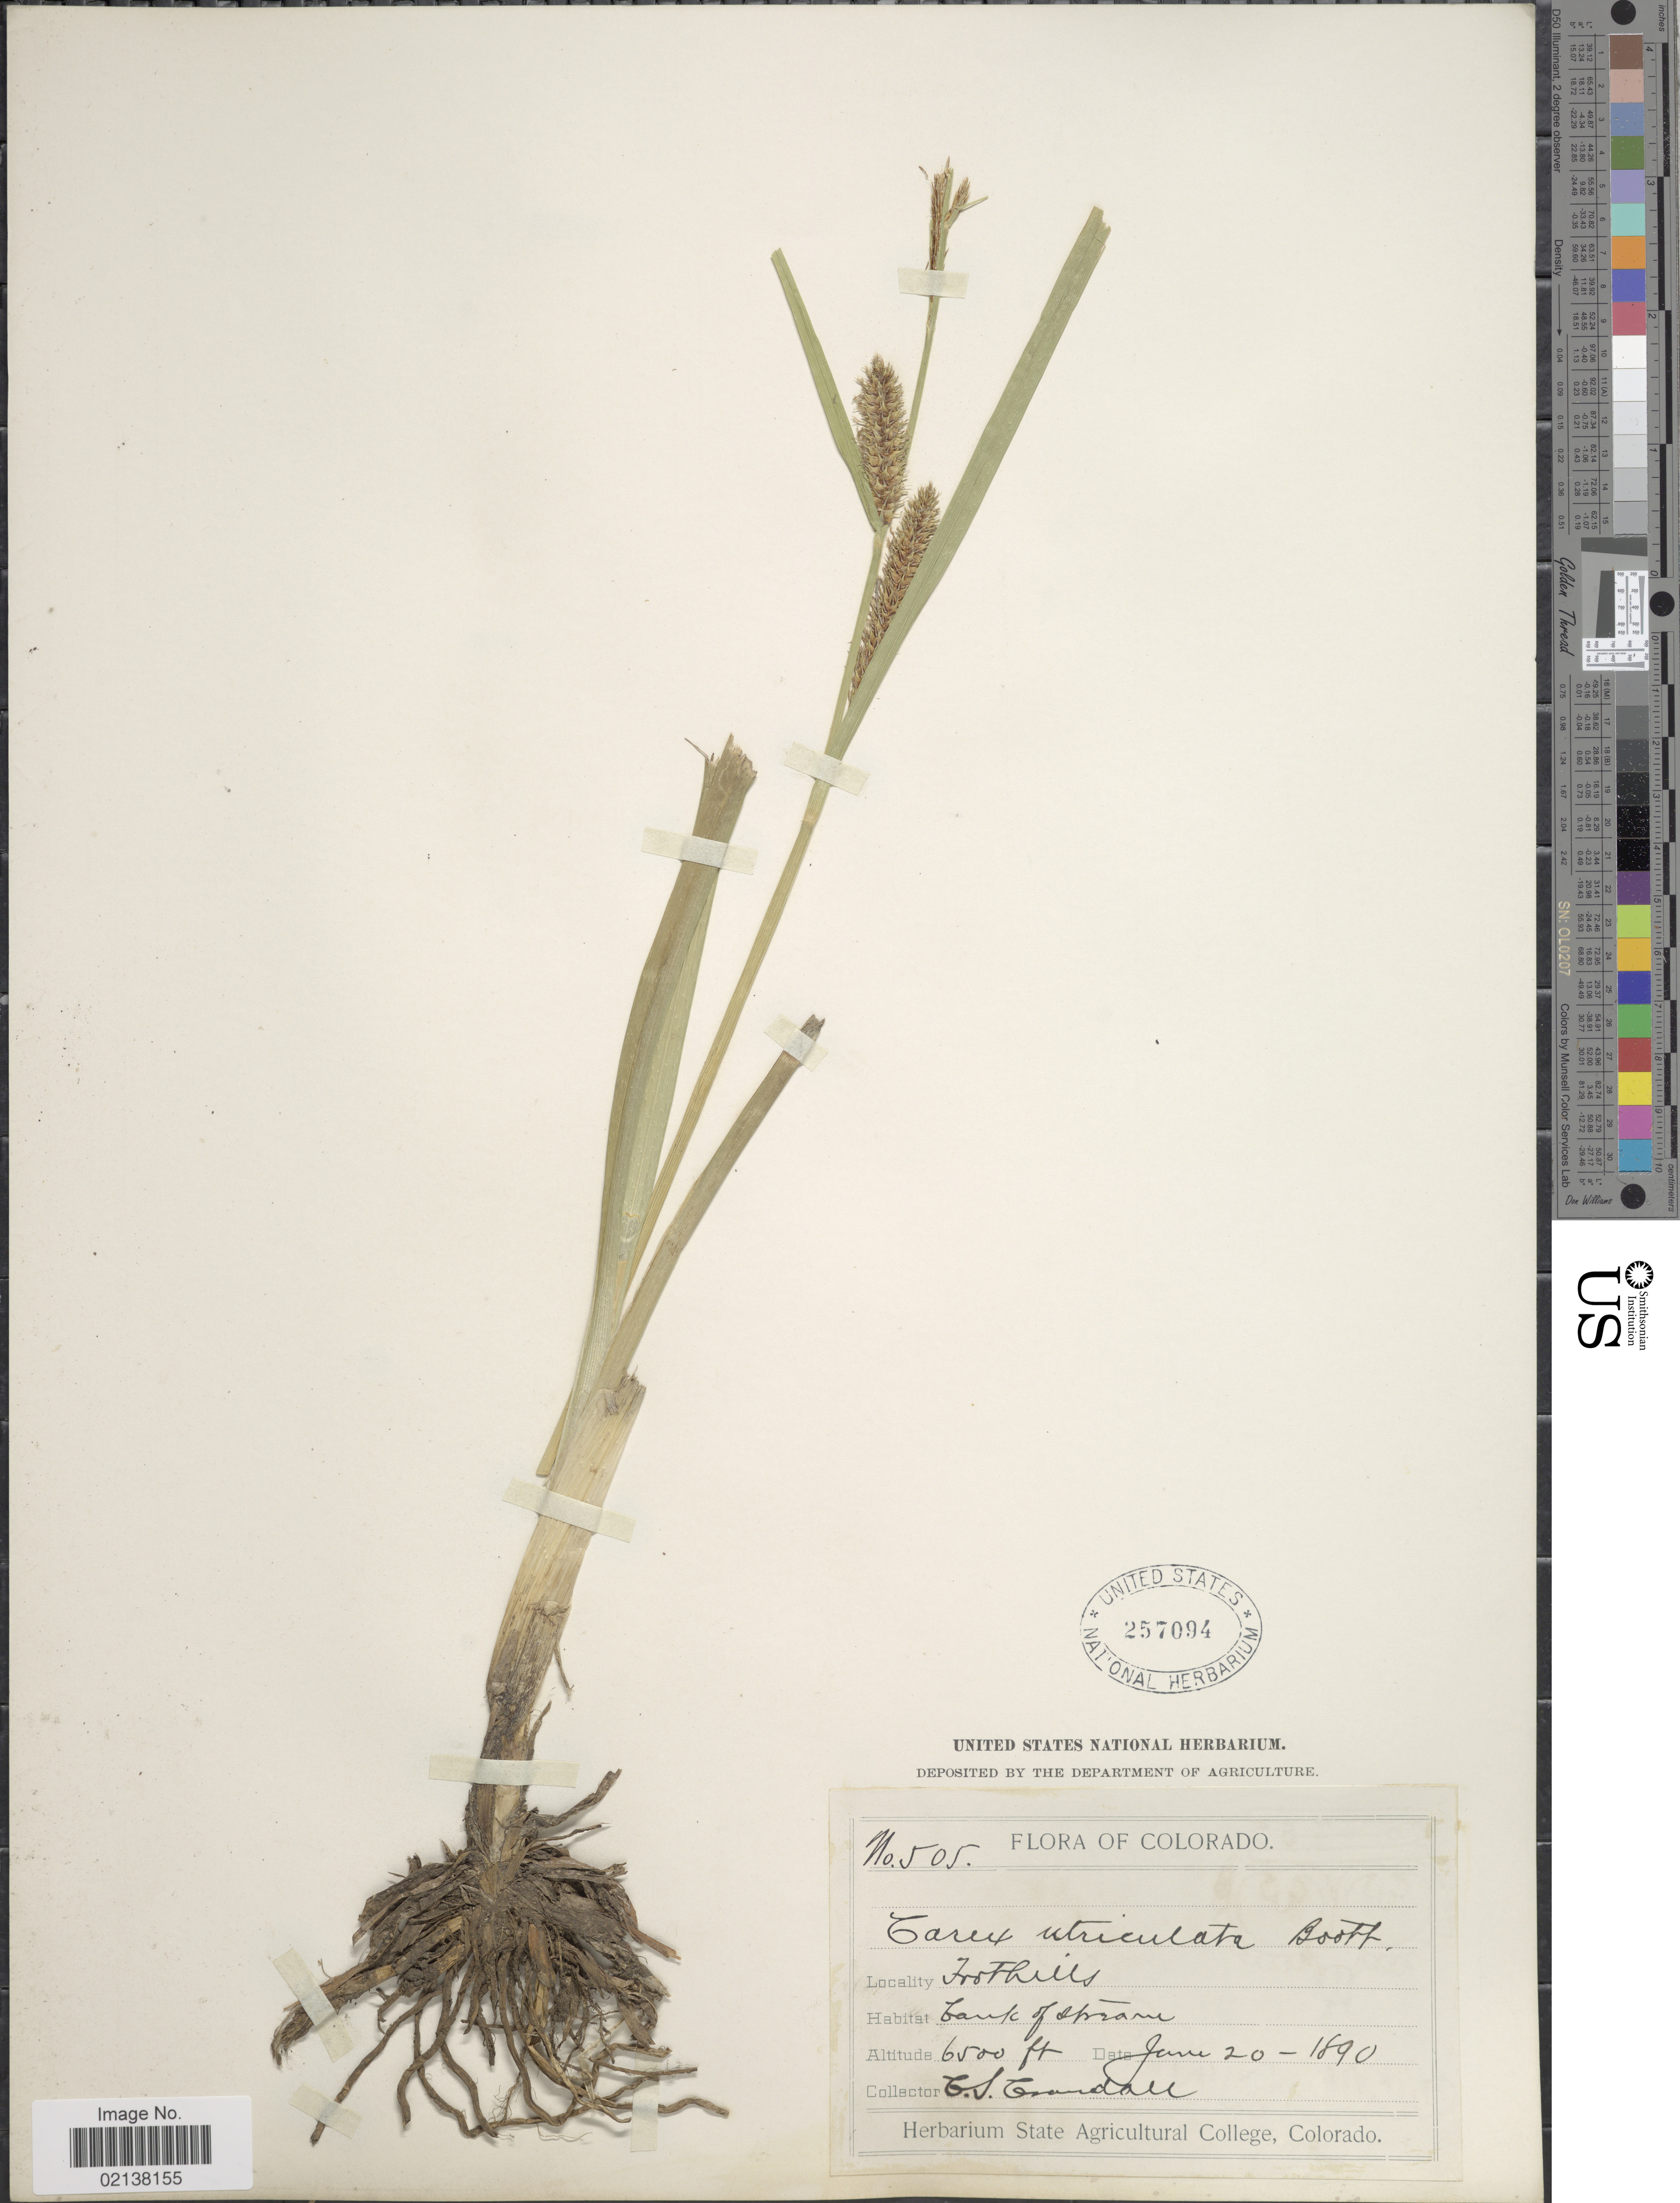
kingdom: Plantae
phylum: Tracheophyta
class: Liliopsida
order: Poales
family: Cyperaceae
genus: Carex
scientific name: Carex utriculata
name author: Boott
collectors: C. Crandall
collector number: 505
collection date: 1890-06-20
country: United States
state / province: Colorado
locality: Foothills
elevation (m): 1981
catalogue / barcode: US 257094